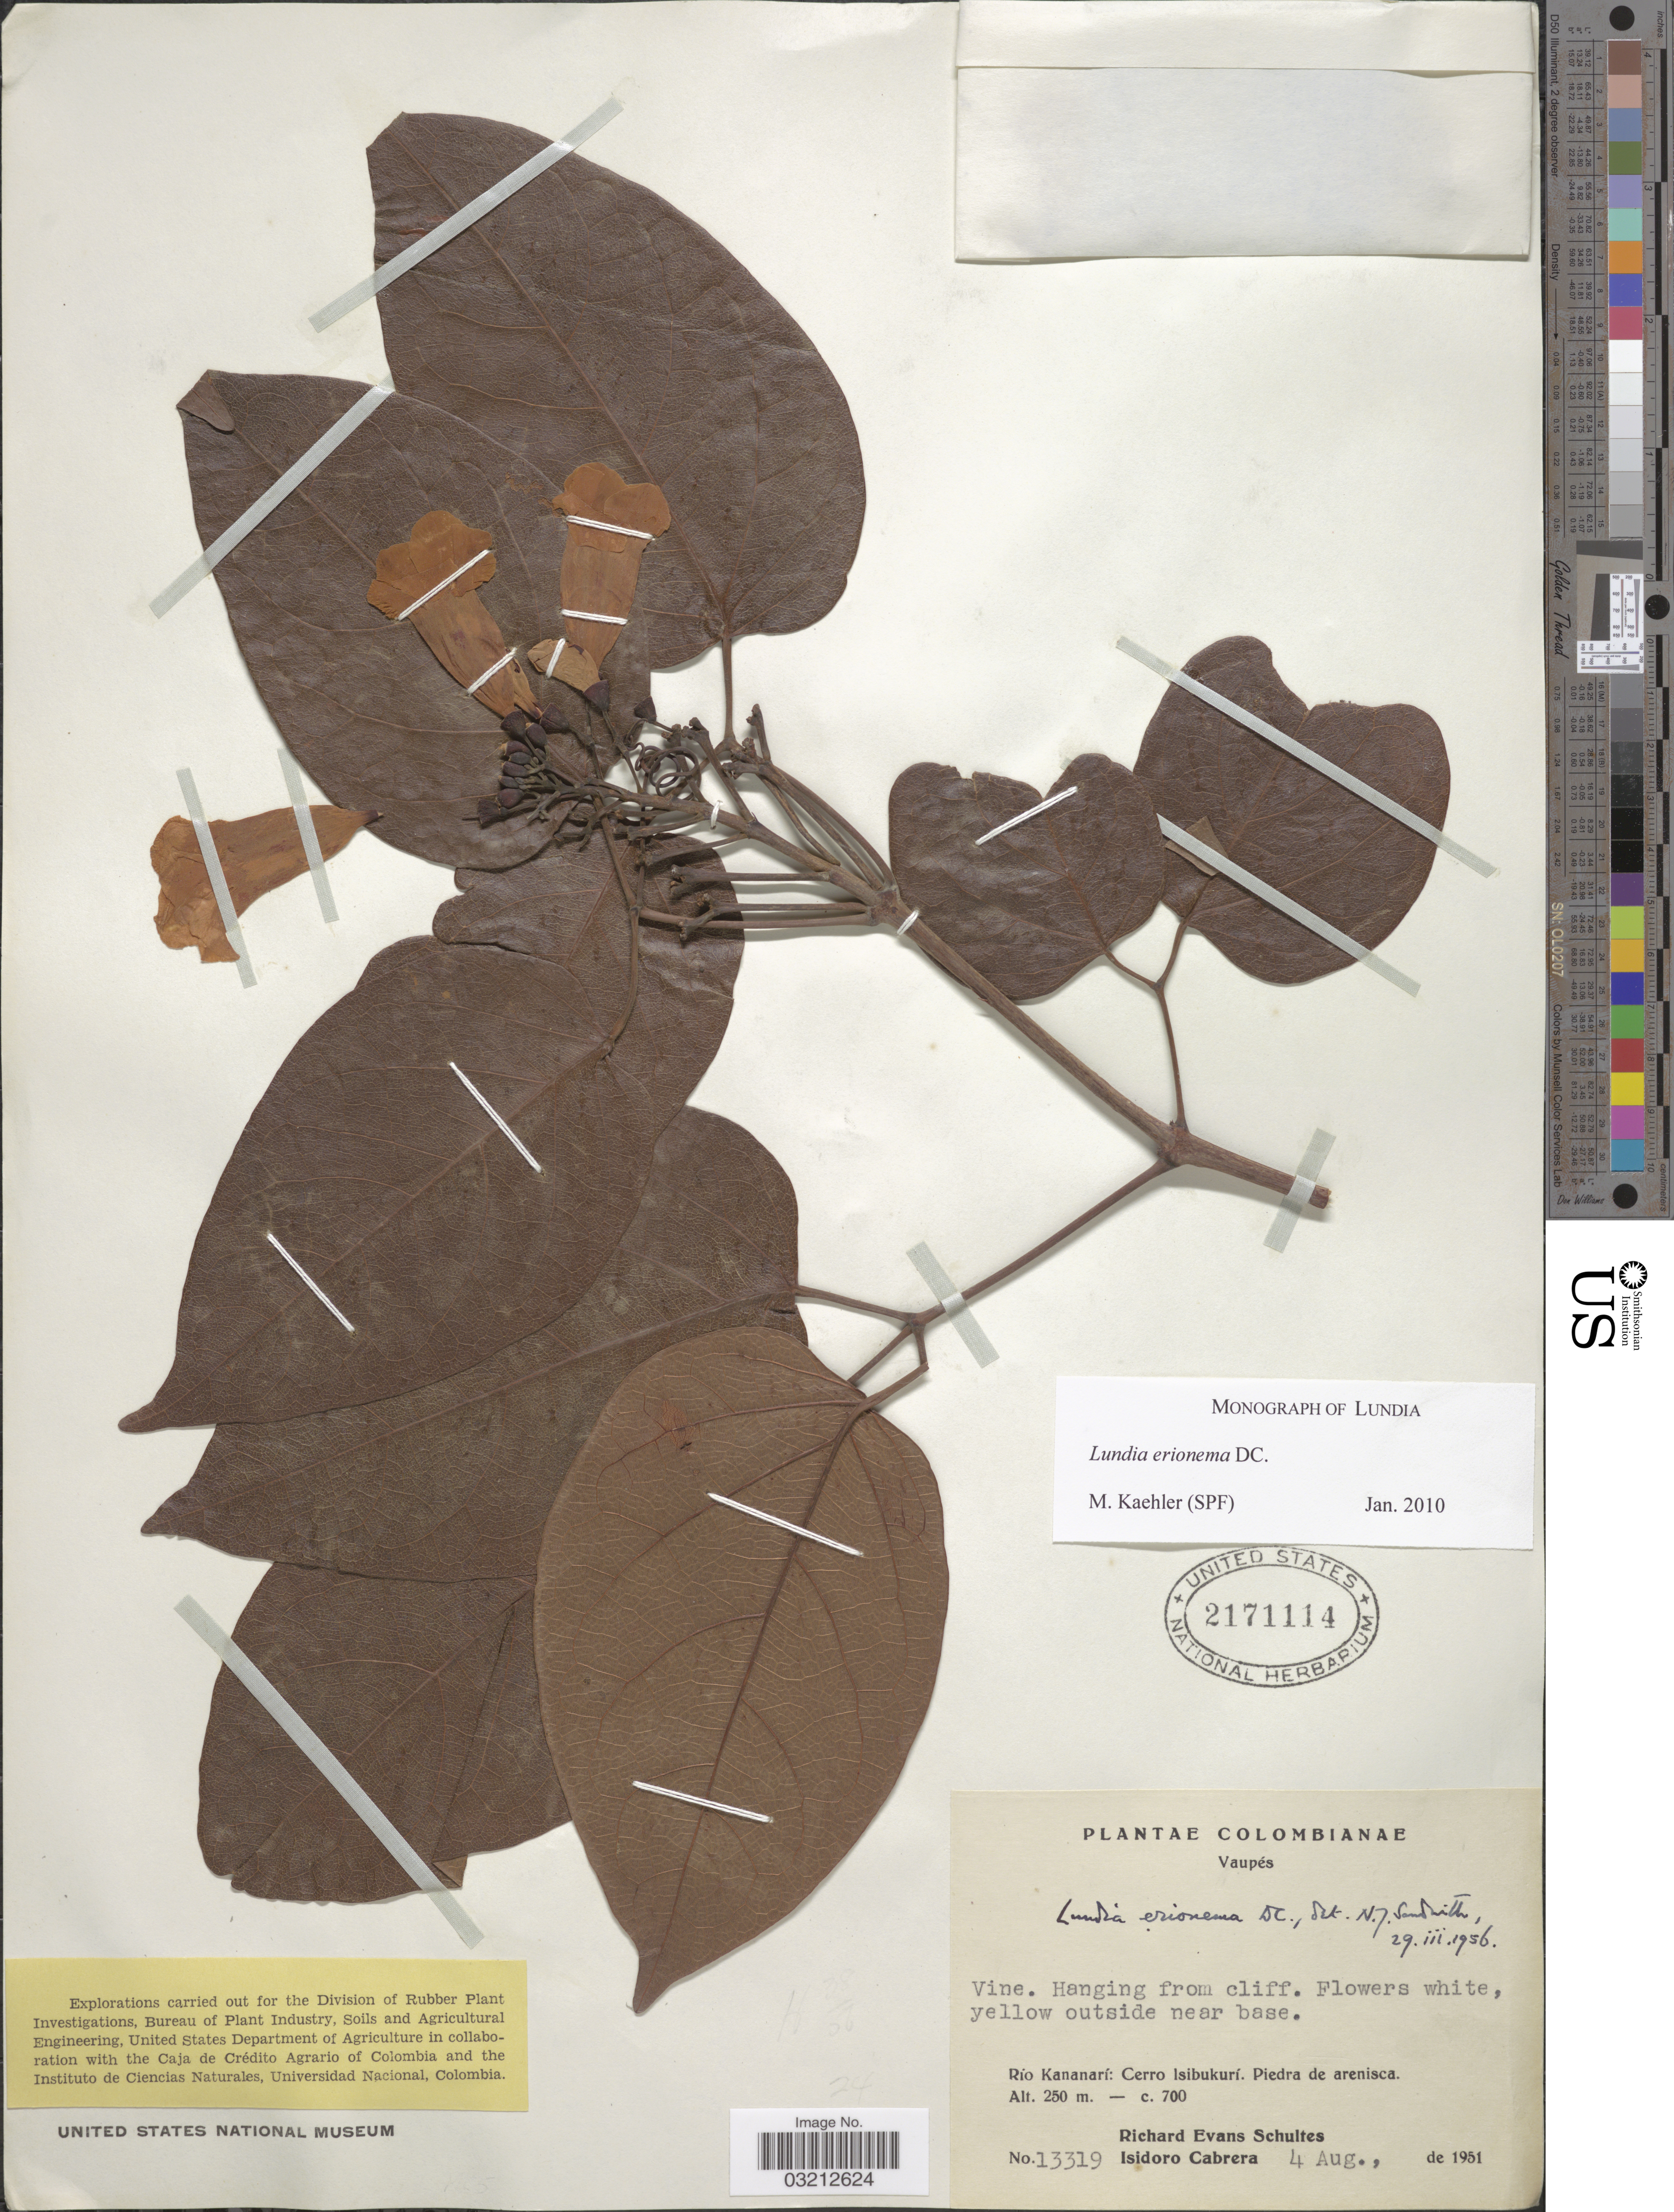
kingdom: Plantae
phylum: Tracheophyta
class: Magnoliopsida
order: Lamiales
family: Bignoniaceae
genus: Lundia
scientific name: Lundia erionema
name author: DC.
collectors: R. E. Schultes & I. Cabrera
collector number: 13319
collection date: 1951-08-04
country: Colombia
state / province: Vaupés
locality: Río Kananarí: Cerro Isibukurí. Piedra de arenisca.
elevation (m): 250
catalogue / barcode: US 2171114